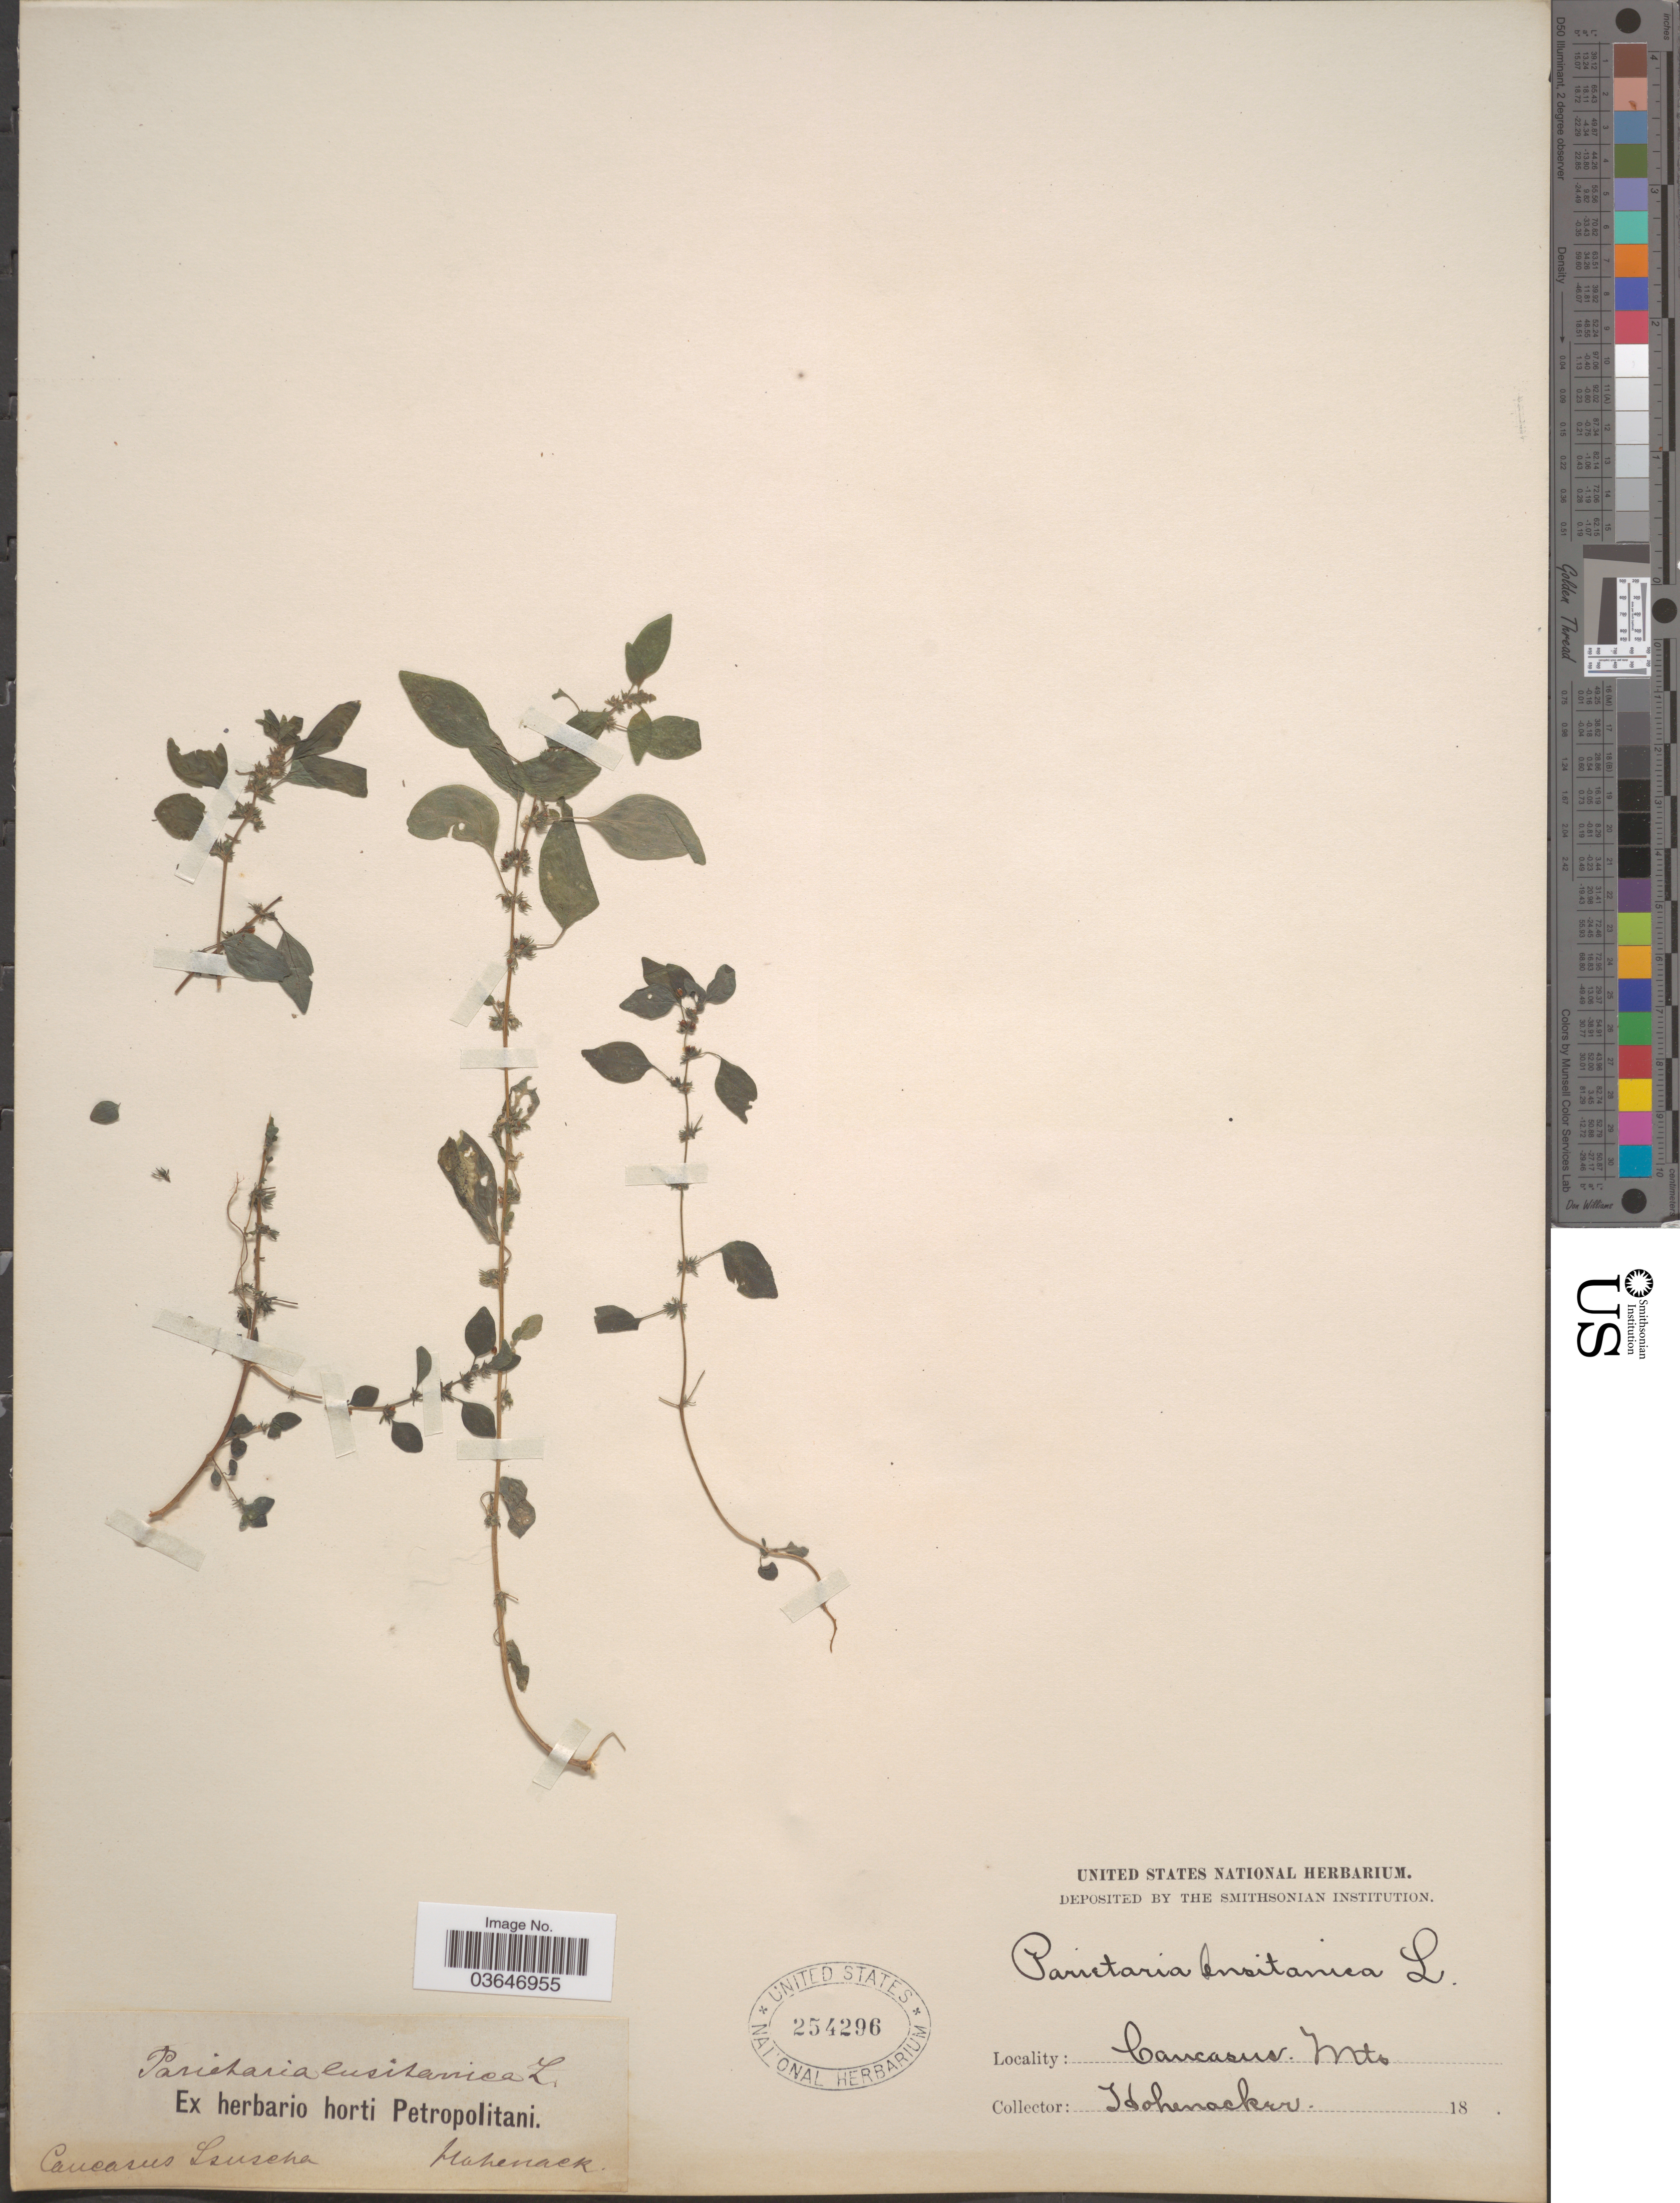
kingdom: Plantae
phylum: Tracheophyta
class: Magnoliopsida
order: Rosales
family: Urticaceae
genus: Parietaria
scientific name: Parietaria lusitanica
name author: L.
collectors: Hohenacker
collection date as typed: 18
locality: Caucasus Mts. Caucasus Lsuscha [interpreted].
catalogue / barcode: US 254296